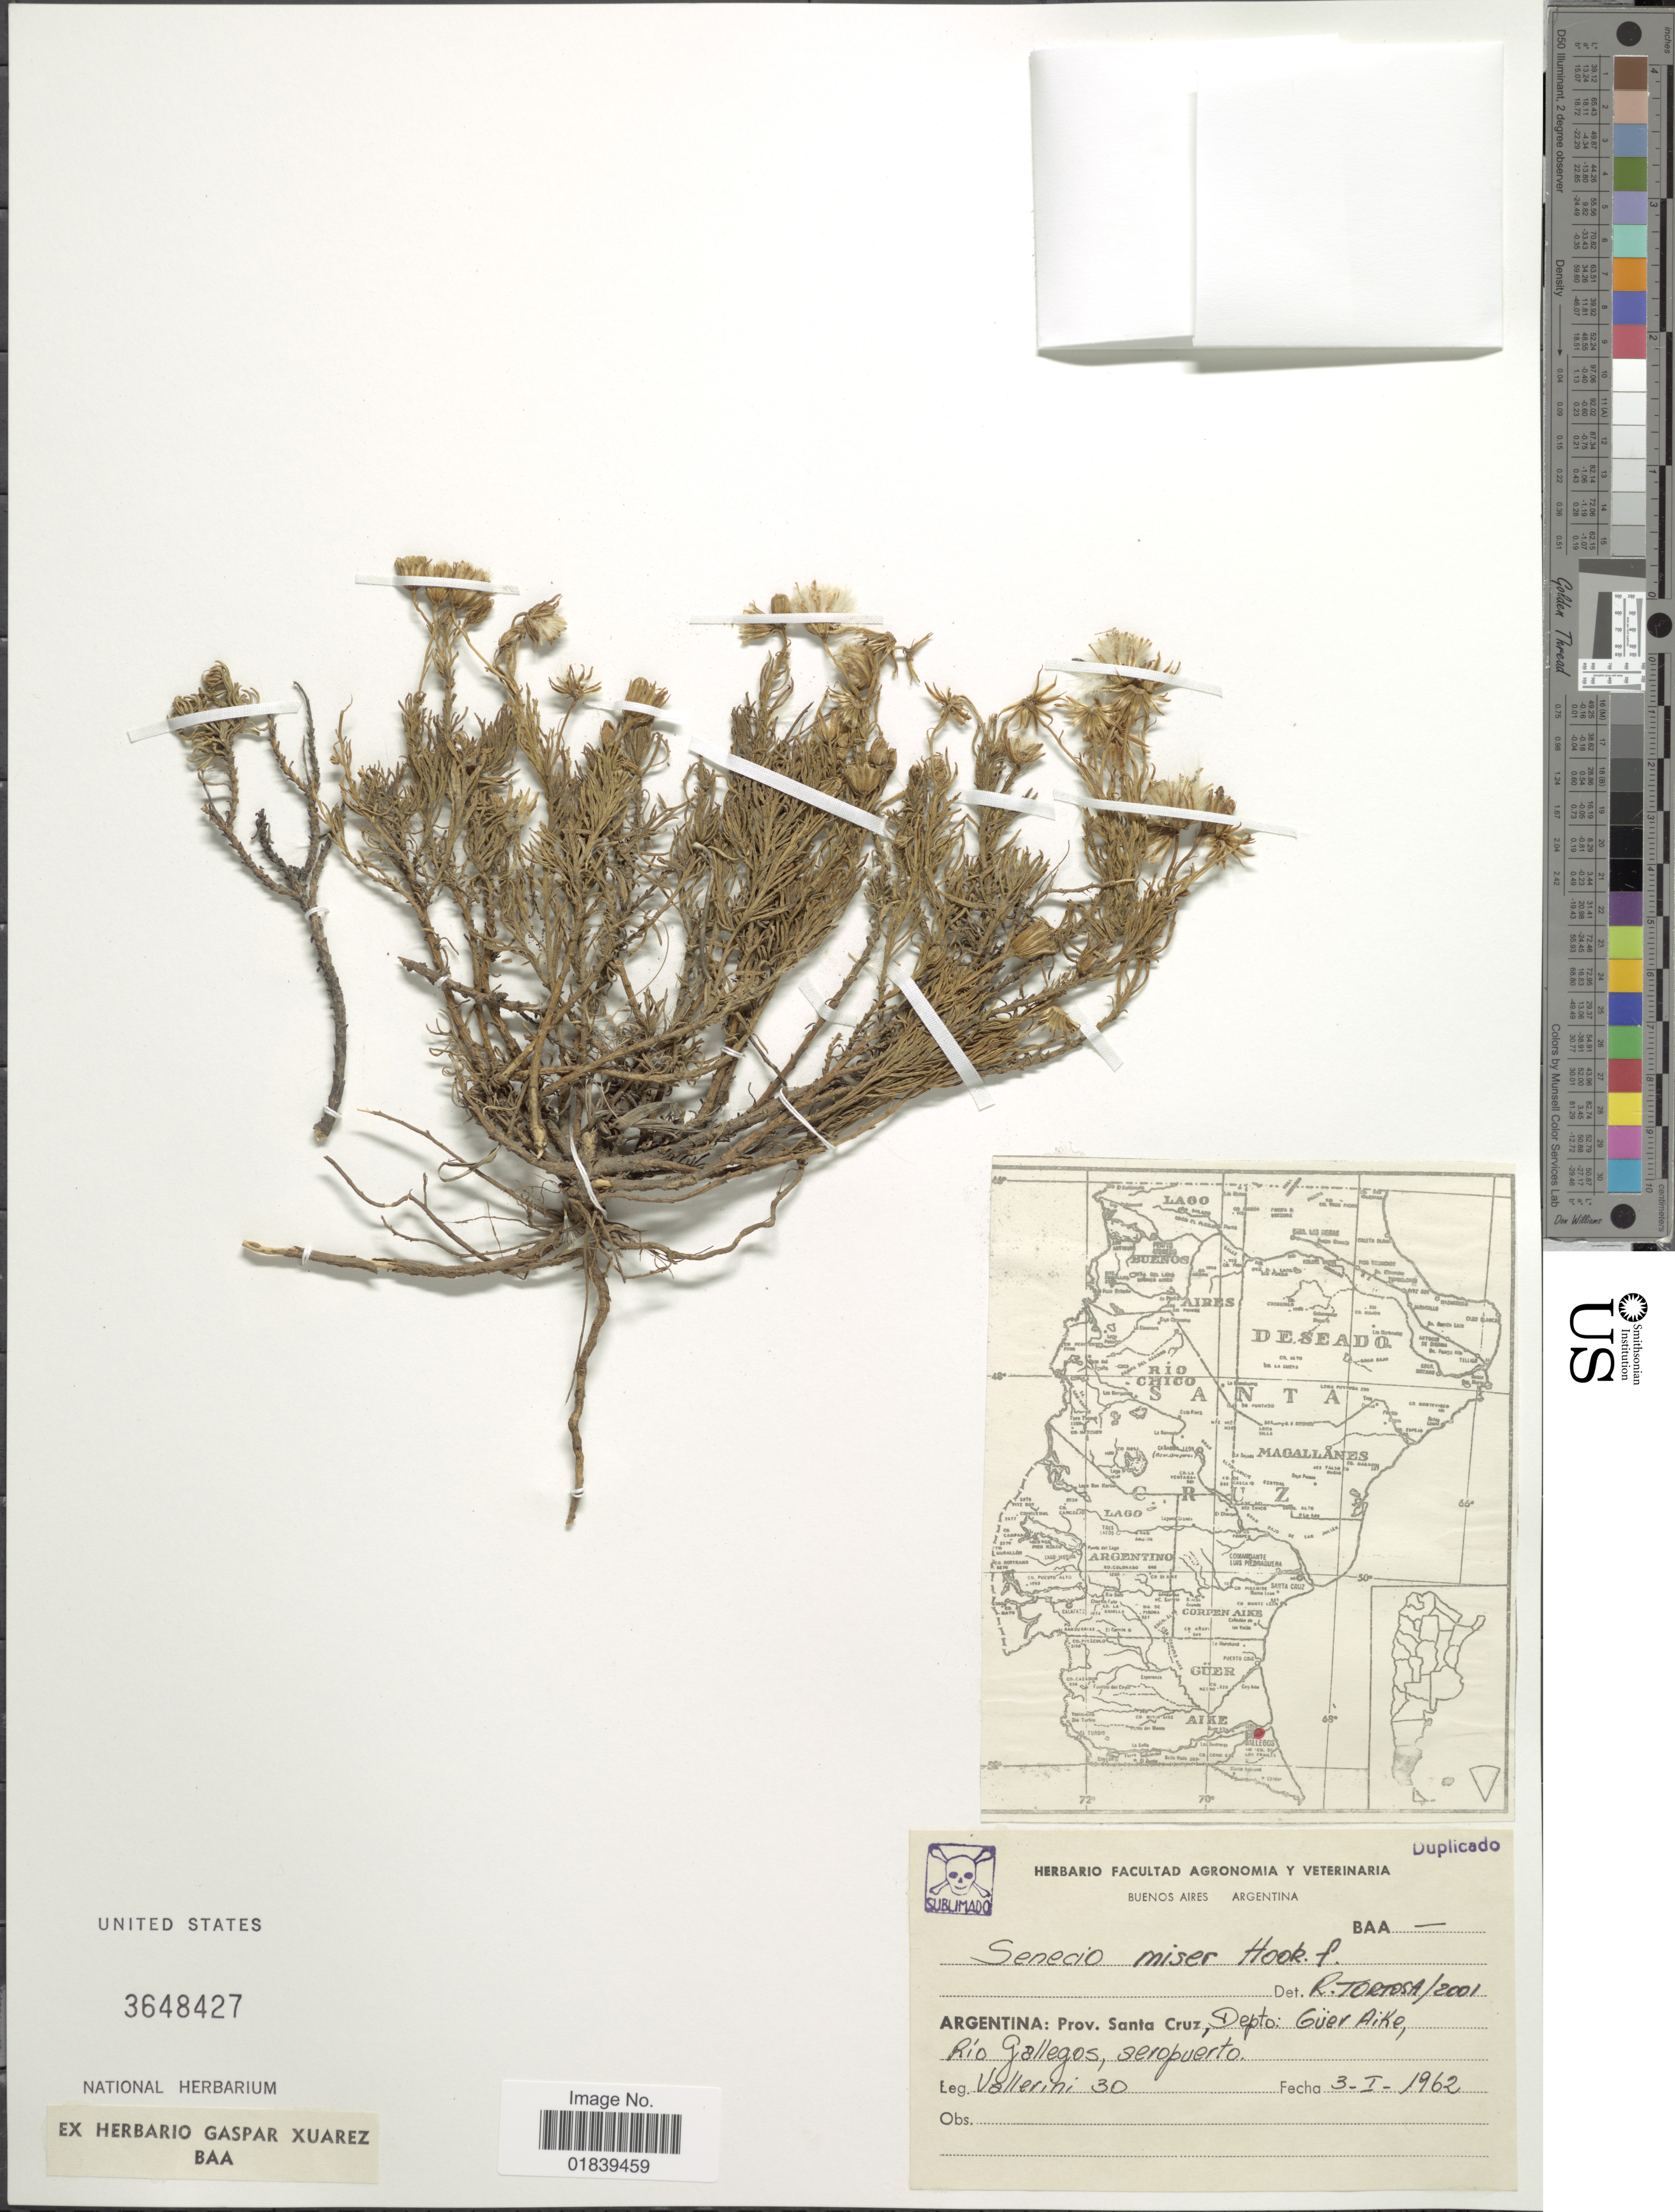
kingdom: Plantae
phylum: Tracheophyta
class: Magnoliopsida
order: Asterales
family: Asteraceae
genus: Senecio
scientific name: Senecio miser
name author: Hook. f.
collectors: J. Vallerini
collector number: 30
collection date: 1962-01-03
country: Argentina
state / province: Santa Cruz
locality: Depto. Guer Aike, Rio Gallegos, Seropuerto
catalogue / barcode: US 3648427